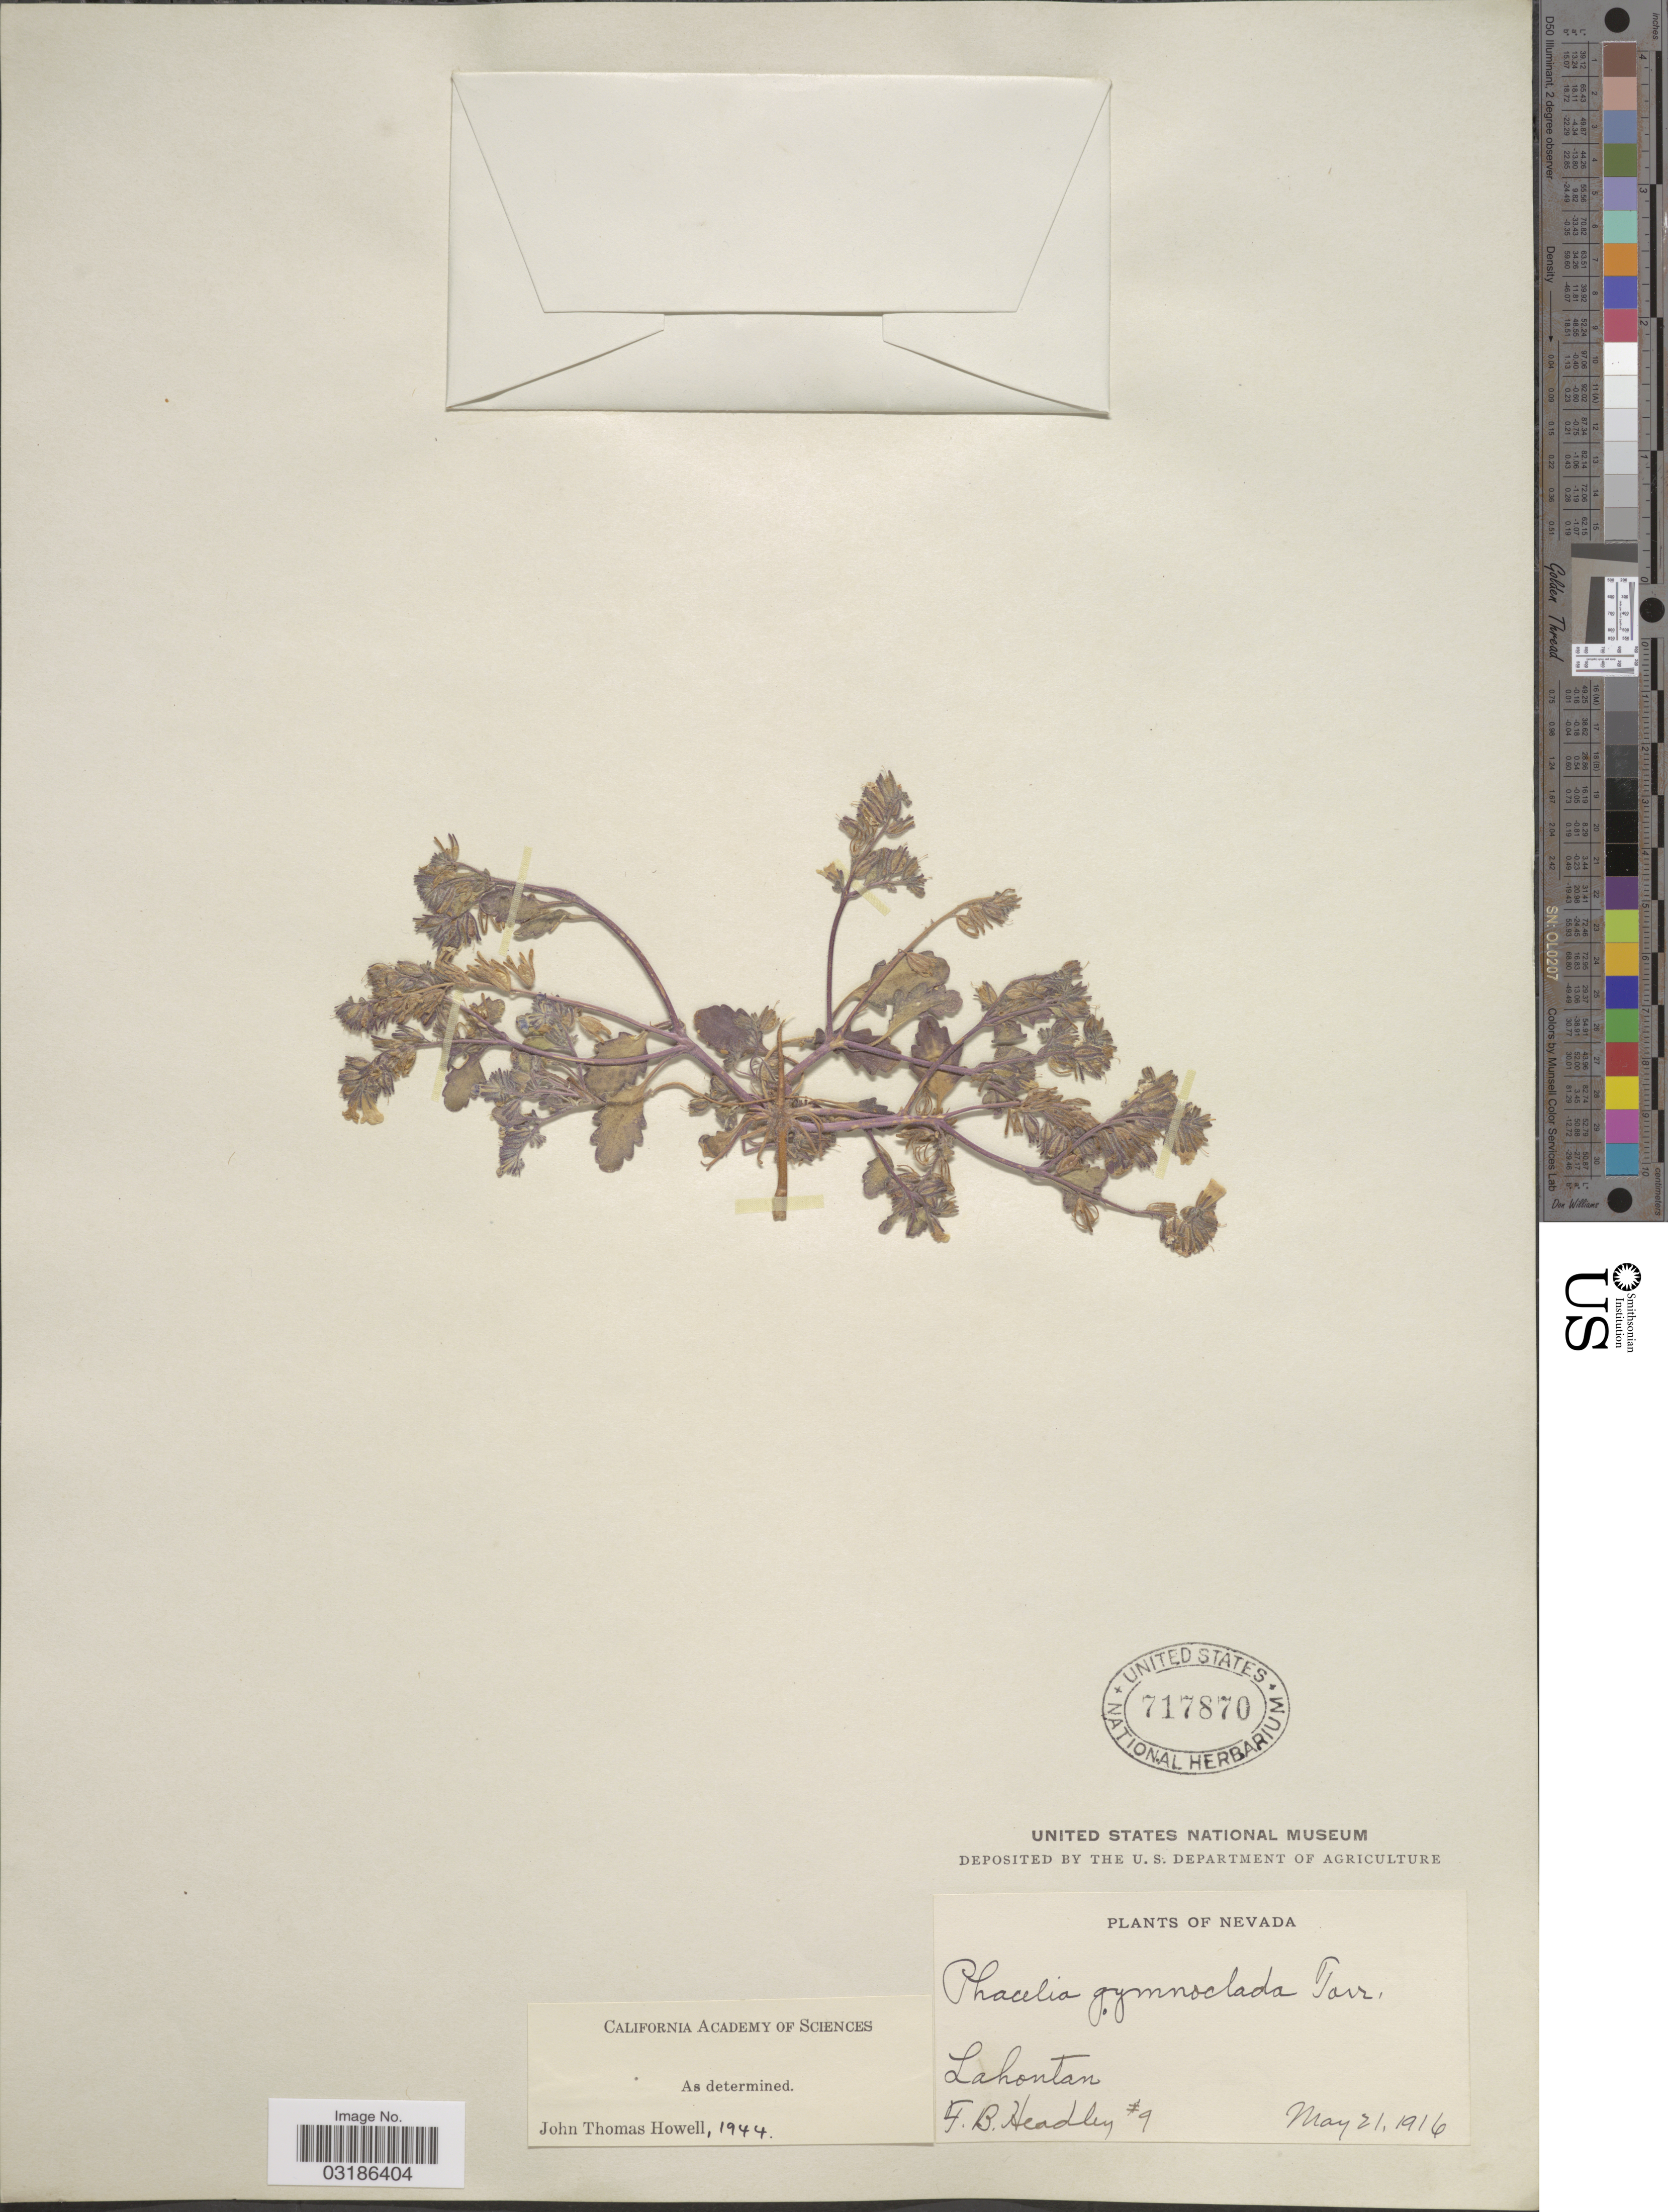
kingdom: Plantae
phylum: Tracheophyta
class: Magnoliopsida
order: Boraginales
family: Hydrophyllaceae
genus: Phacelia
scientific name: Phacelia gymnoclada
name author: Torr. in C. King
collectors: F. B. Headley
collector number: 9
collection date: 1916-05-21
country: United States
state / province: Nevada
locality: Lahontan.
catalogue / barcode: US 717870